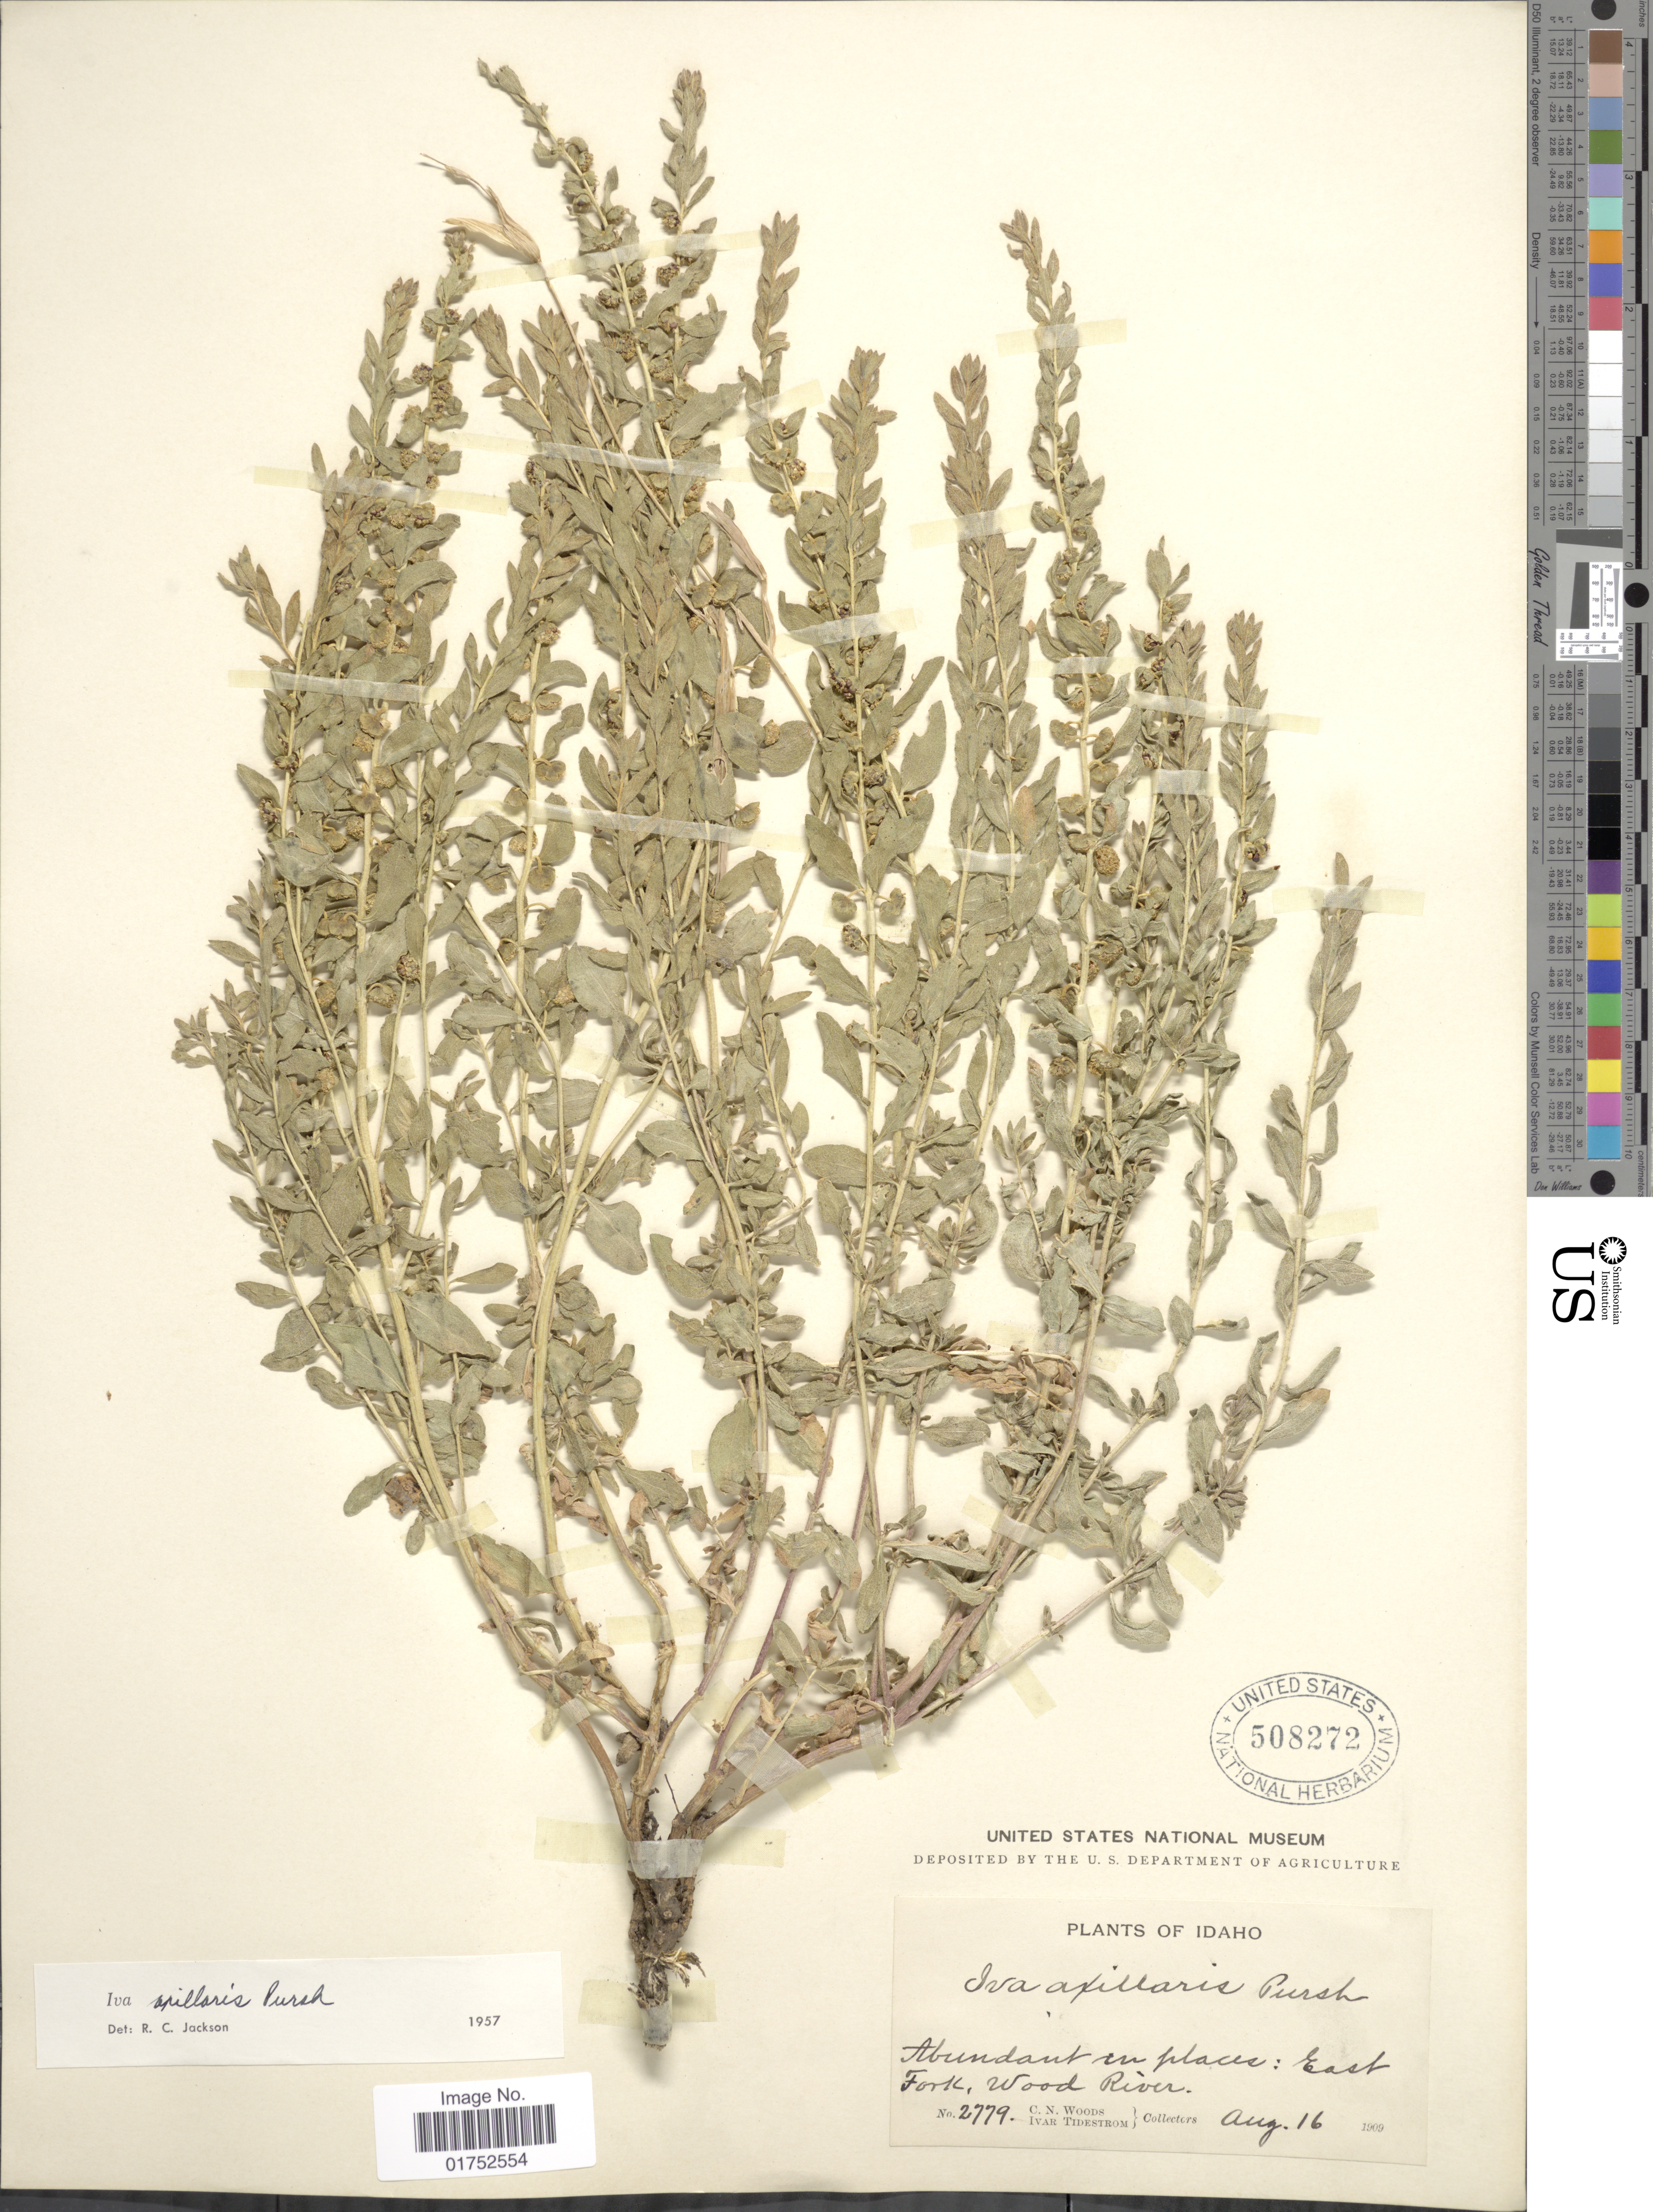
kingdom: Plantae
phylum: Tracheophyta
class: Magnoliopsida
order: Asterales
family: Asteraceae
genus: Iva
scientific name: Iva axillaris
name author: Pursh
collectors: C. Woods & I. F. Tidestrom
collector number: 2779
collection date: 1909-08-16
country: United States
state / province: Idaho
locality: East Fork, Wood River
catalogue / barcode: US 508272